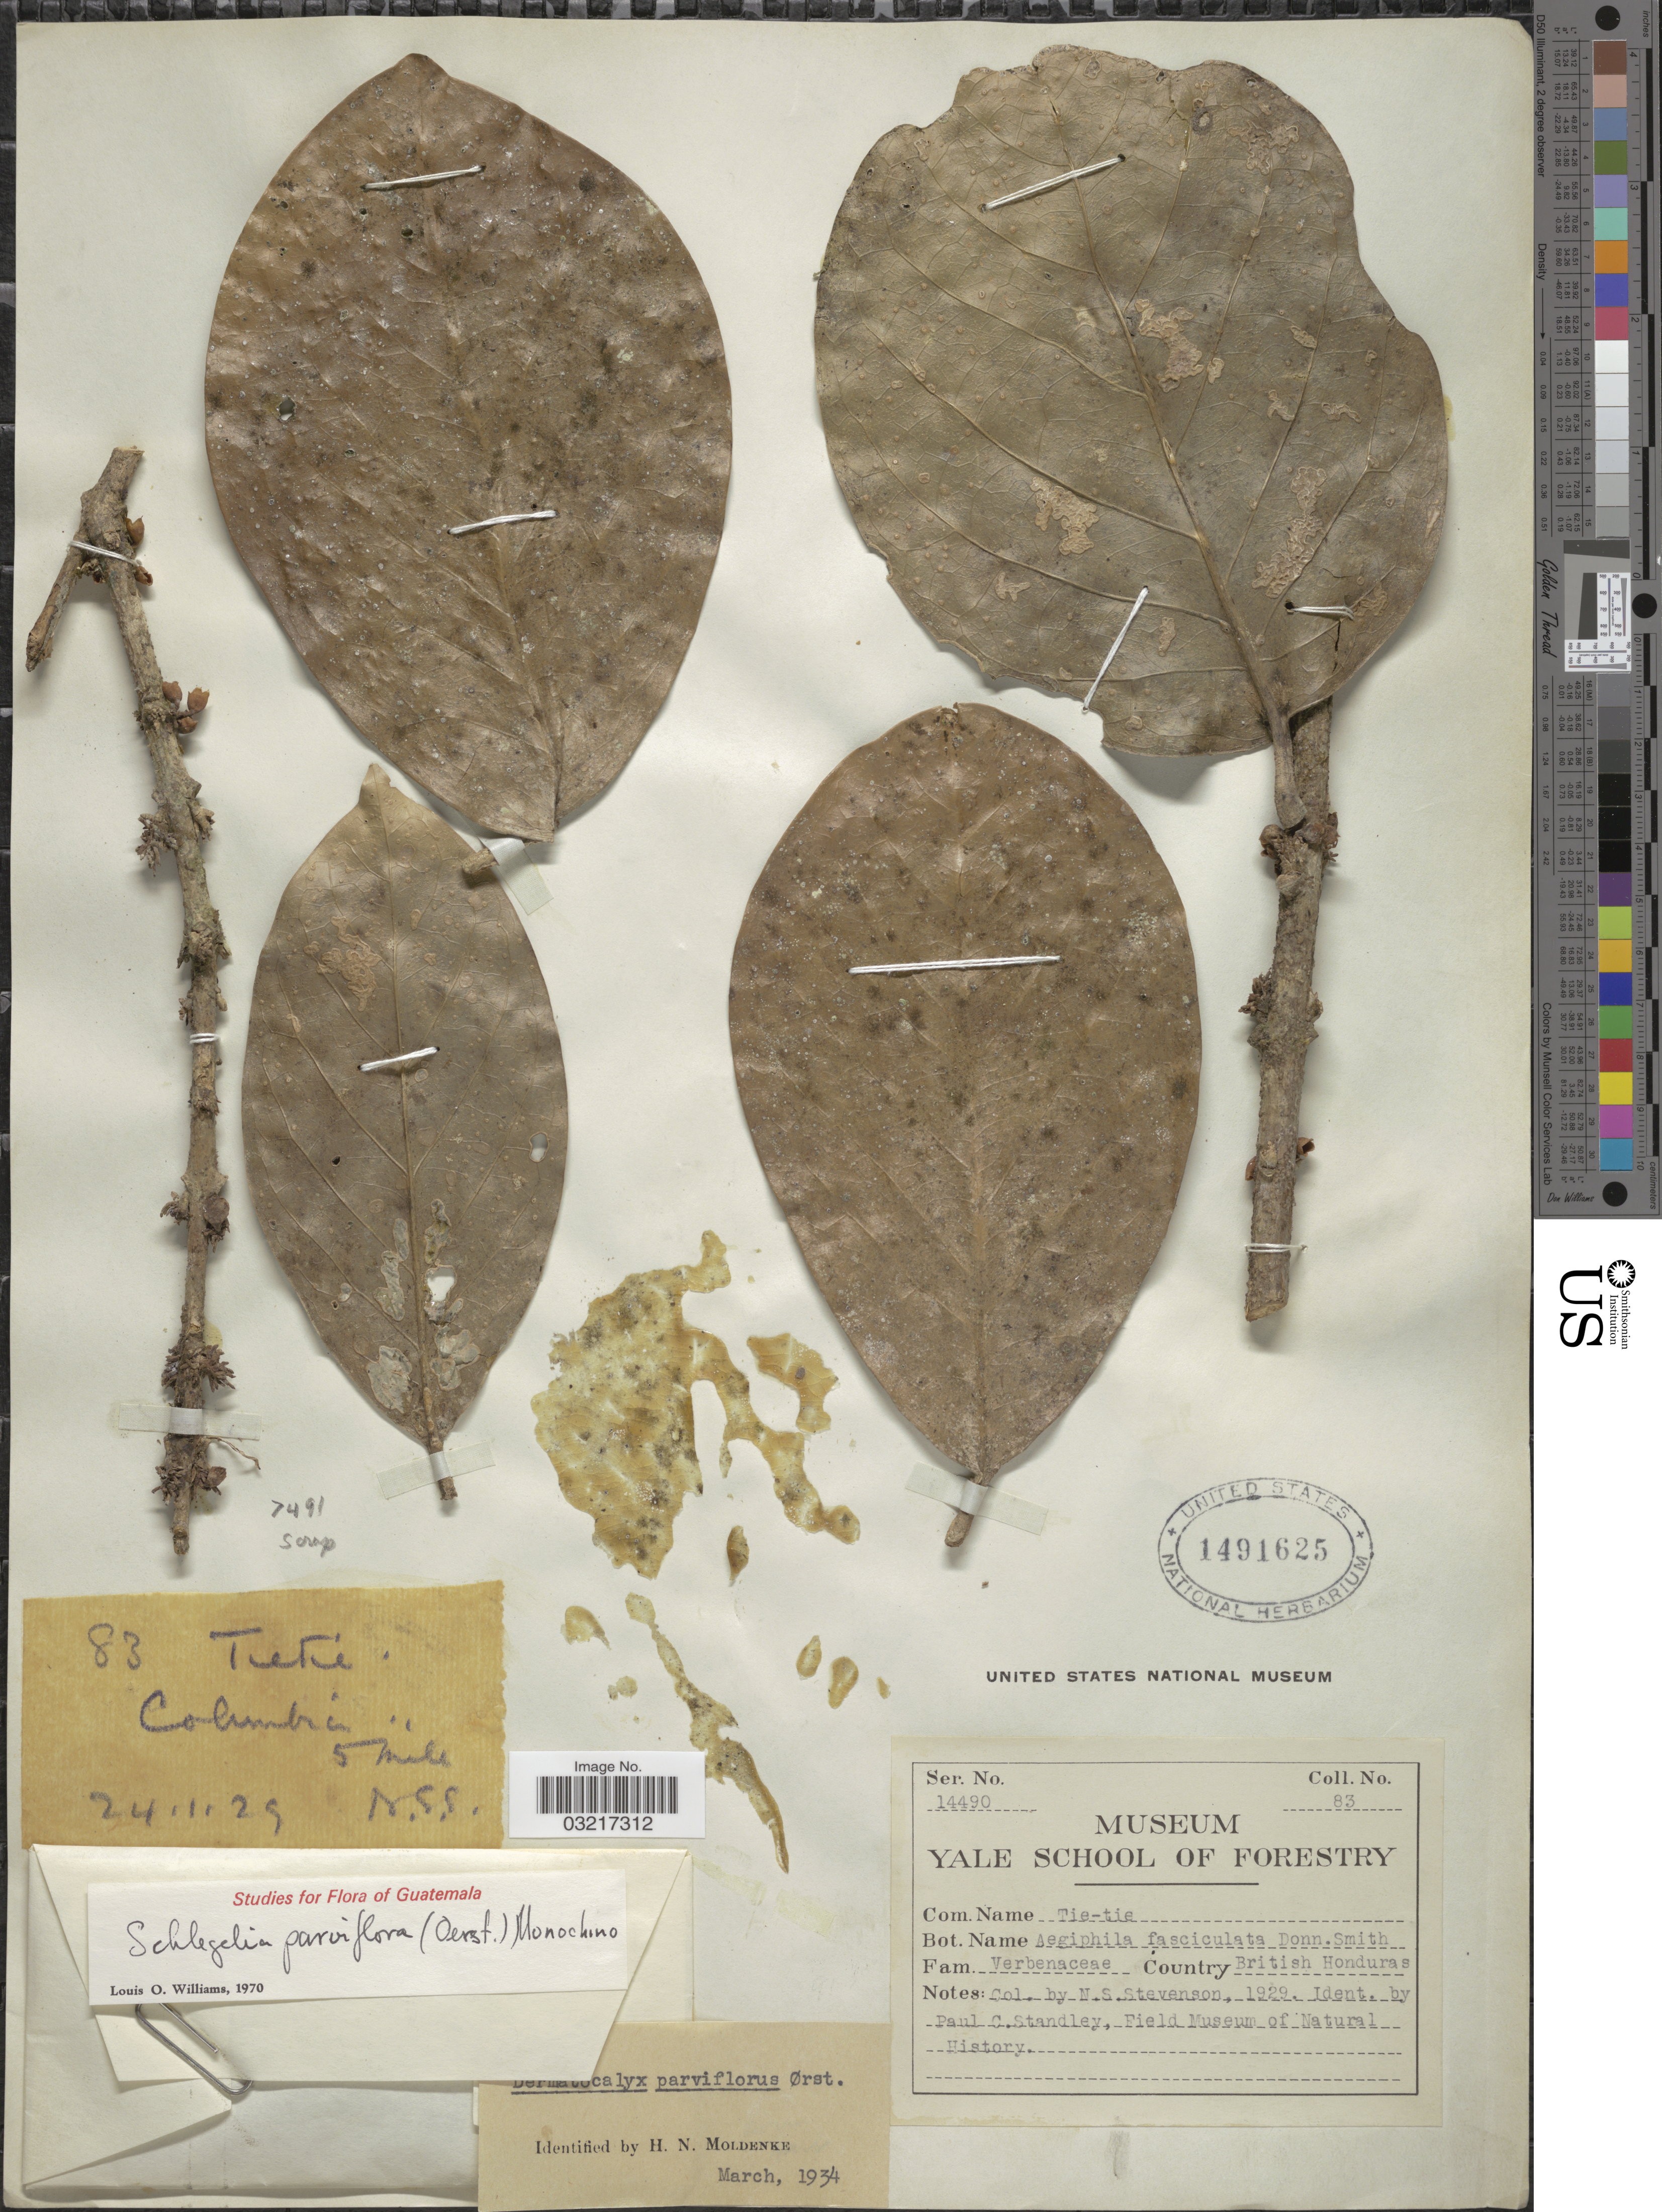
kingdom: Plantae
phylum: Tracheophyta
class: Magnoliopsida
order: Lamiales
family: Schlegeliaceae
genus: Schlegelia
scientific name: Schlegelia parviflora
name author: (Oerst.) Monach.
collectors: N. Stevenson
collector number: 83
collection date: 1929-01-24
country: Belize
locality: British Honduras. Columbia 5 mile.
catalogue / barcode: US 1491625